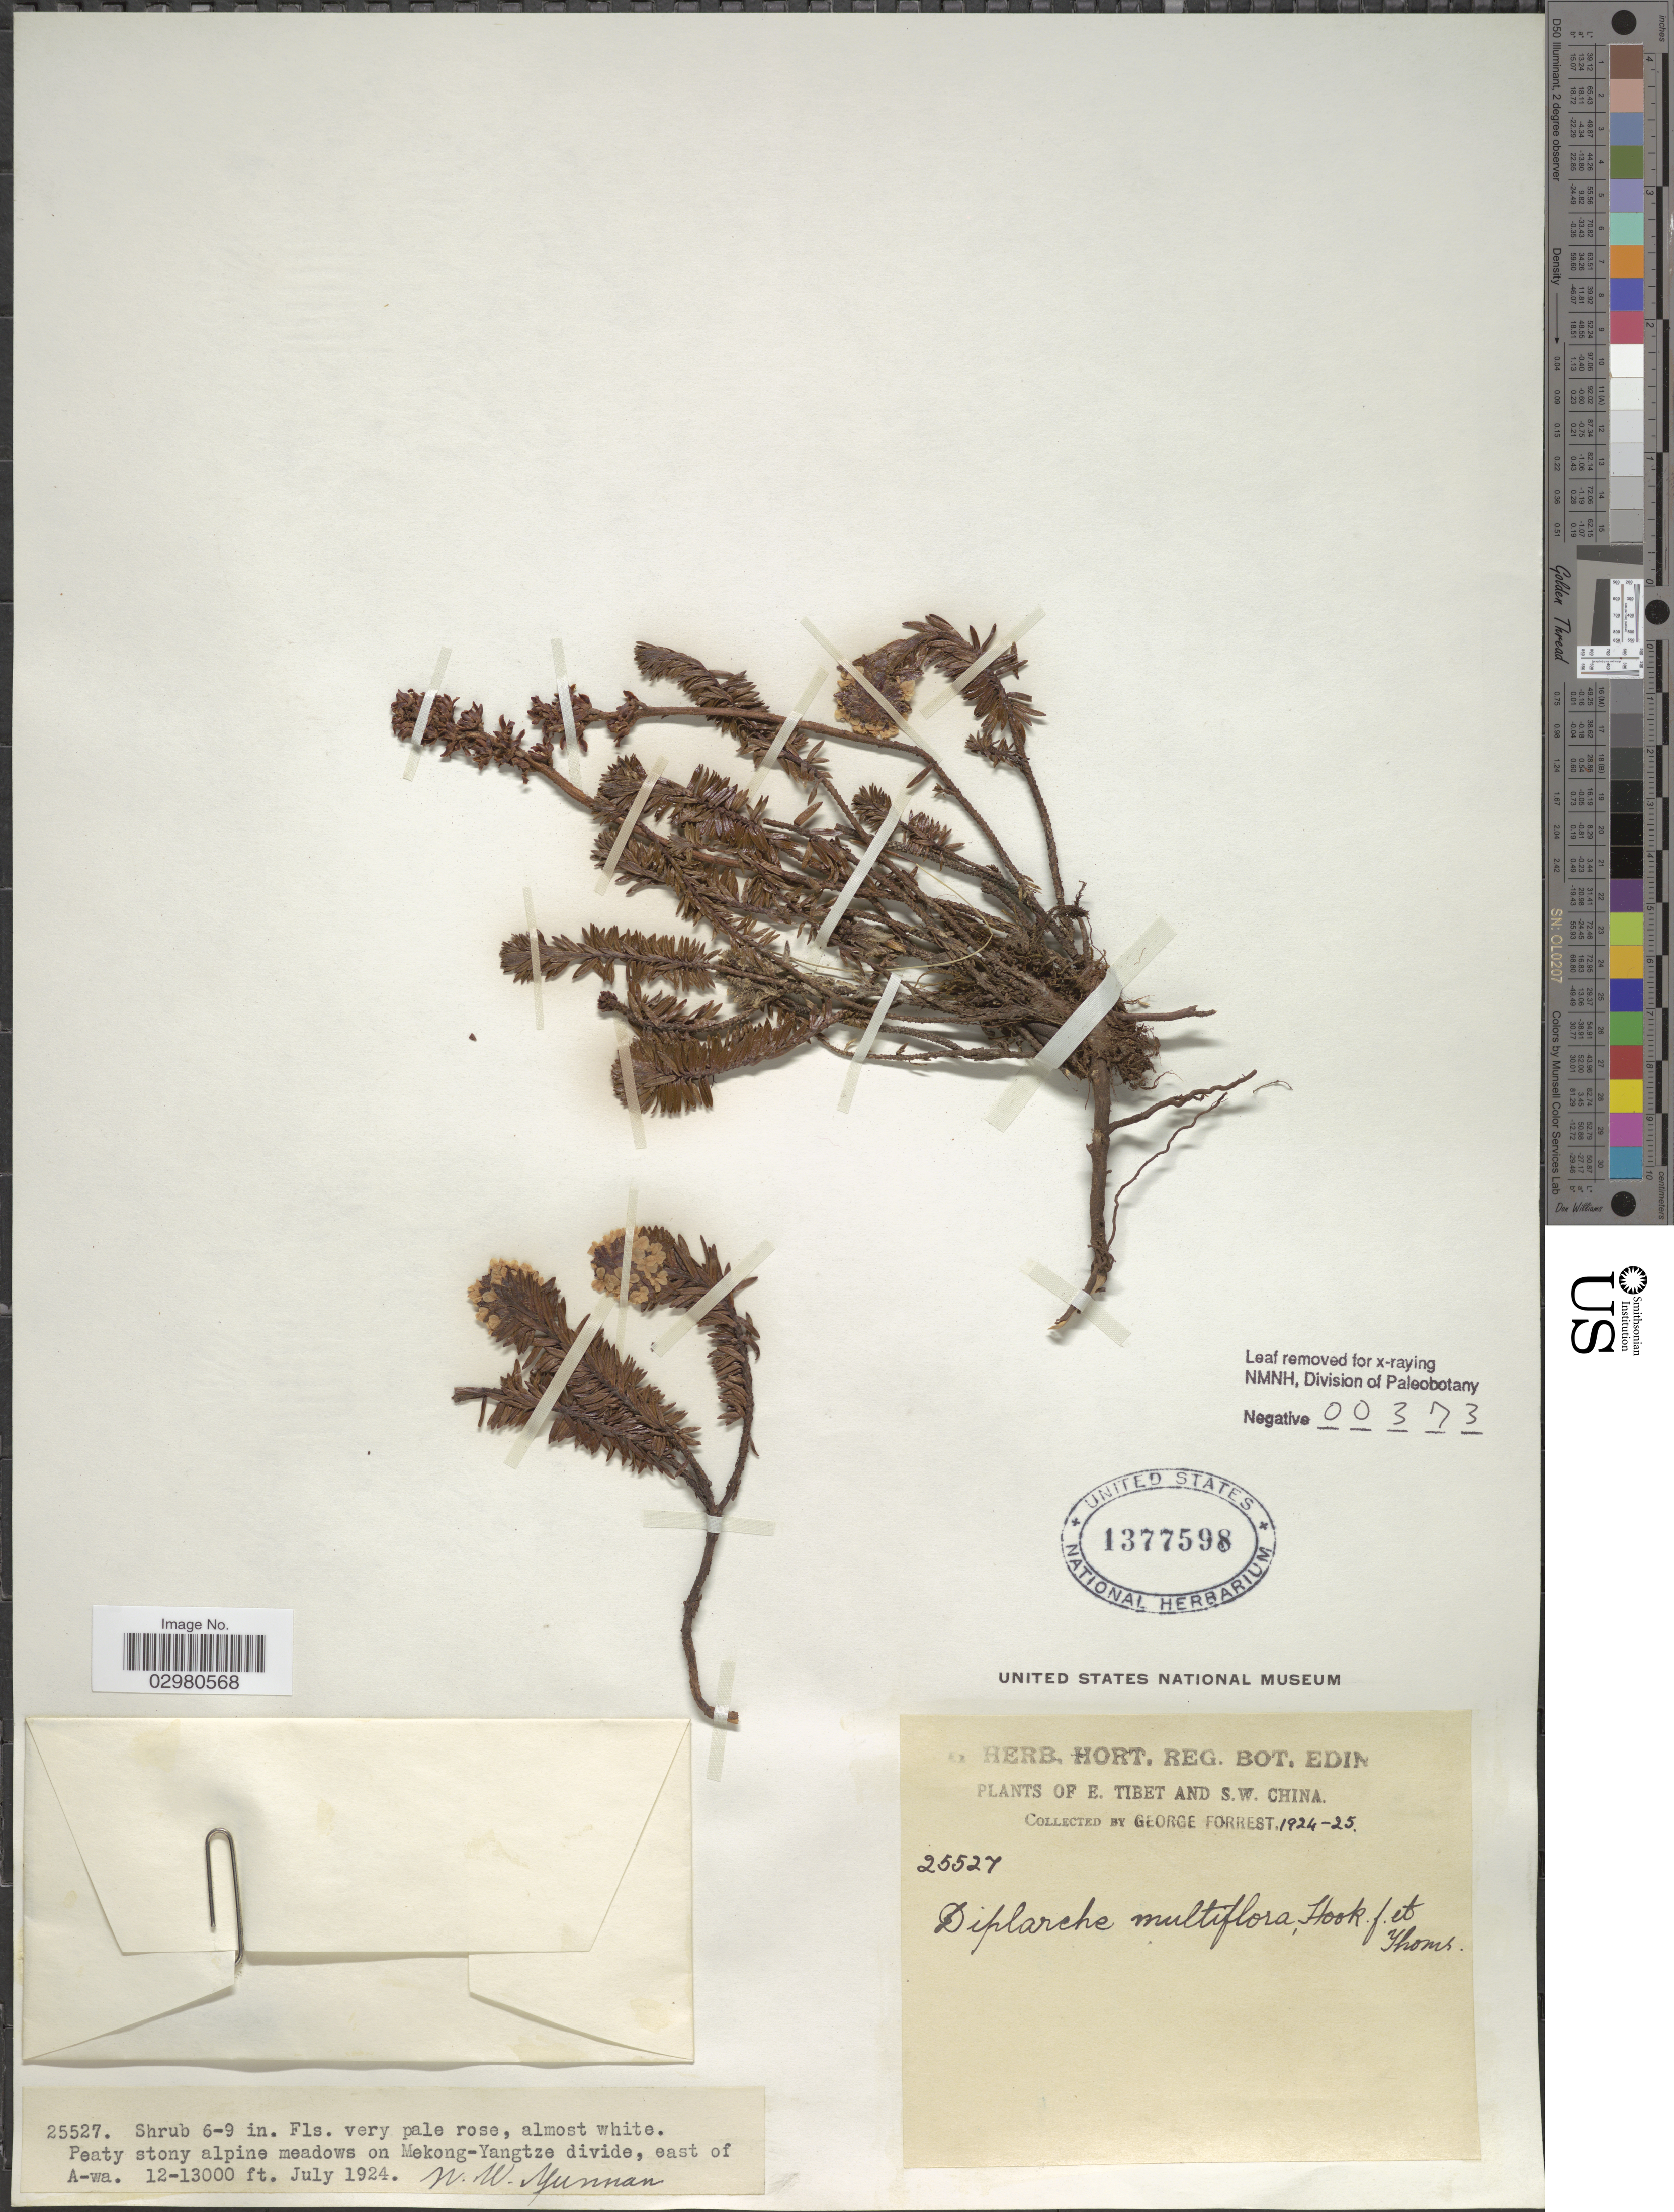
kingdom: Plantae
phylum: Tracheophyta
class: Magnoliopsida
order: Ericales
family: Ericaceae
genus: Diplarche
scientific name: Diplarche multiflora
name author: Hook. f. & Thomson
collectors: G. Forrest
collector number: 25527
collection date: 1924-07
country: China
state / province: Yunnan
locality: E. Tibet and S.W. China. On Mekong-Yangtze divide, east of A-wa. N.W. Yunnan.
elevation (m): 3658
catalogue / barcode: US 1377598